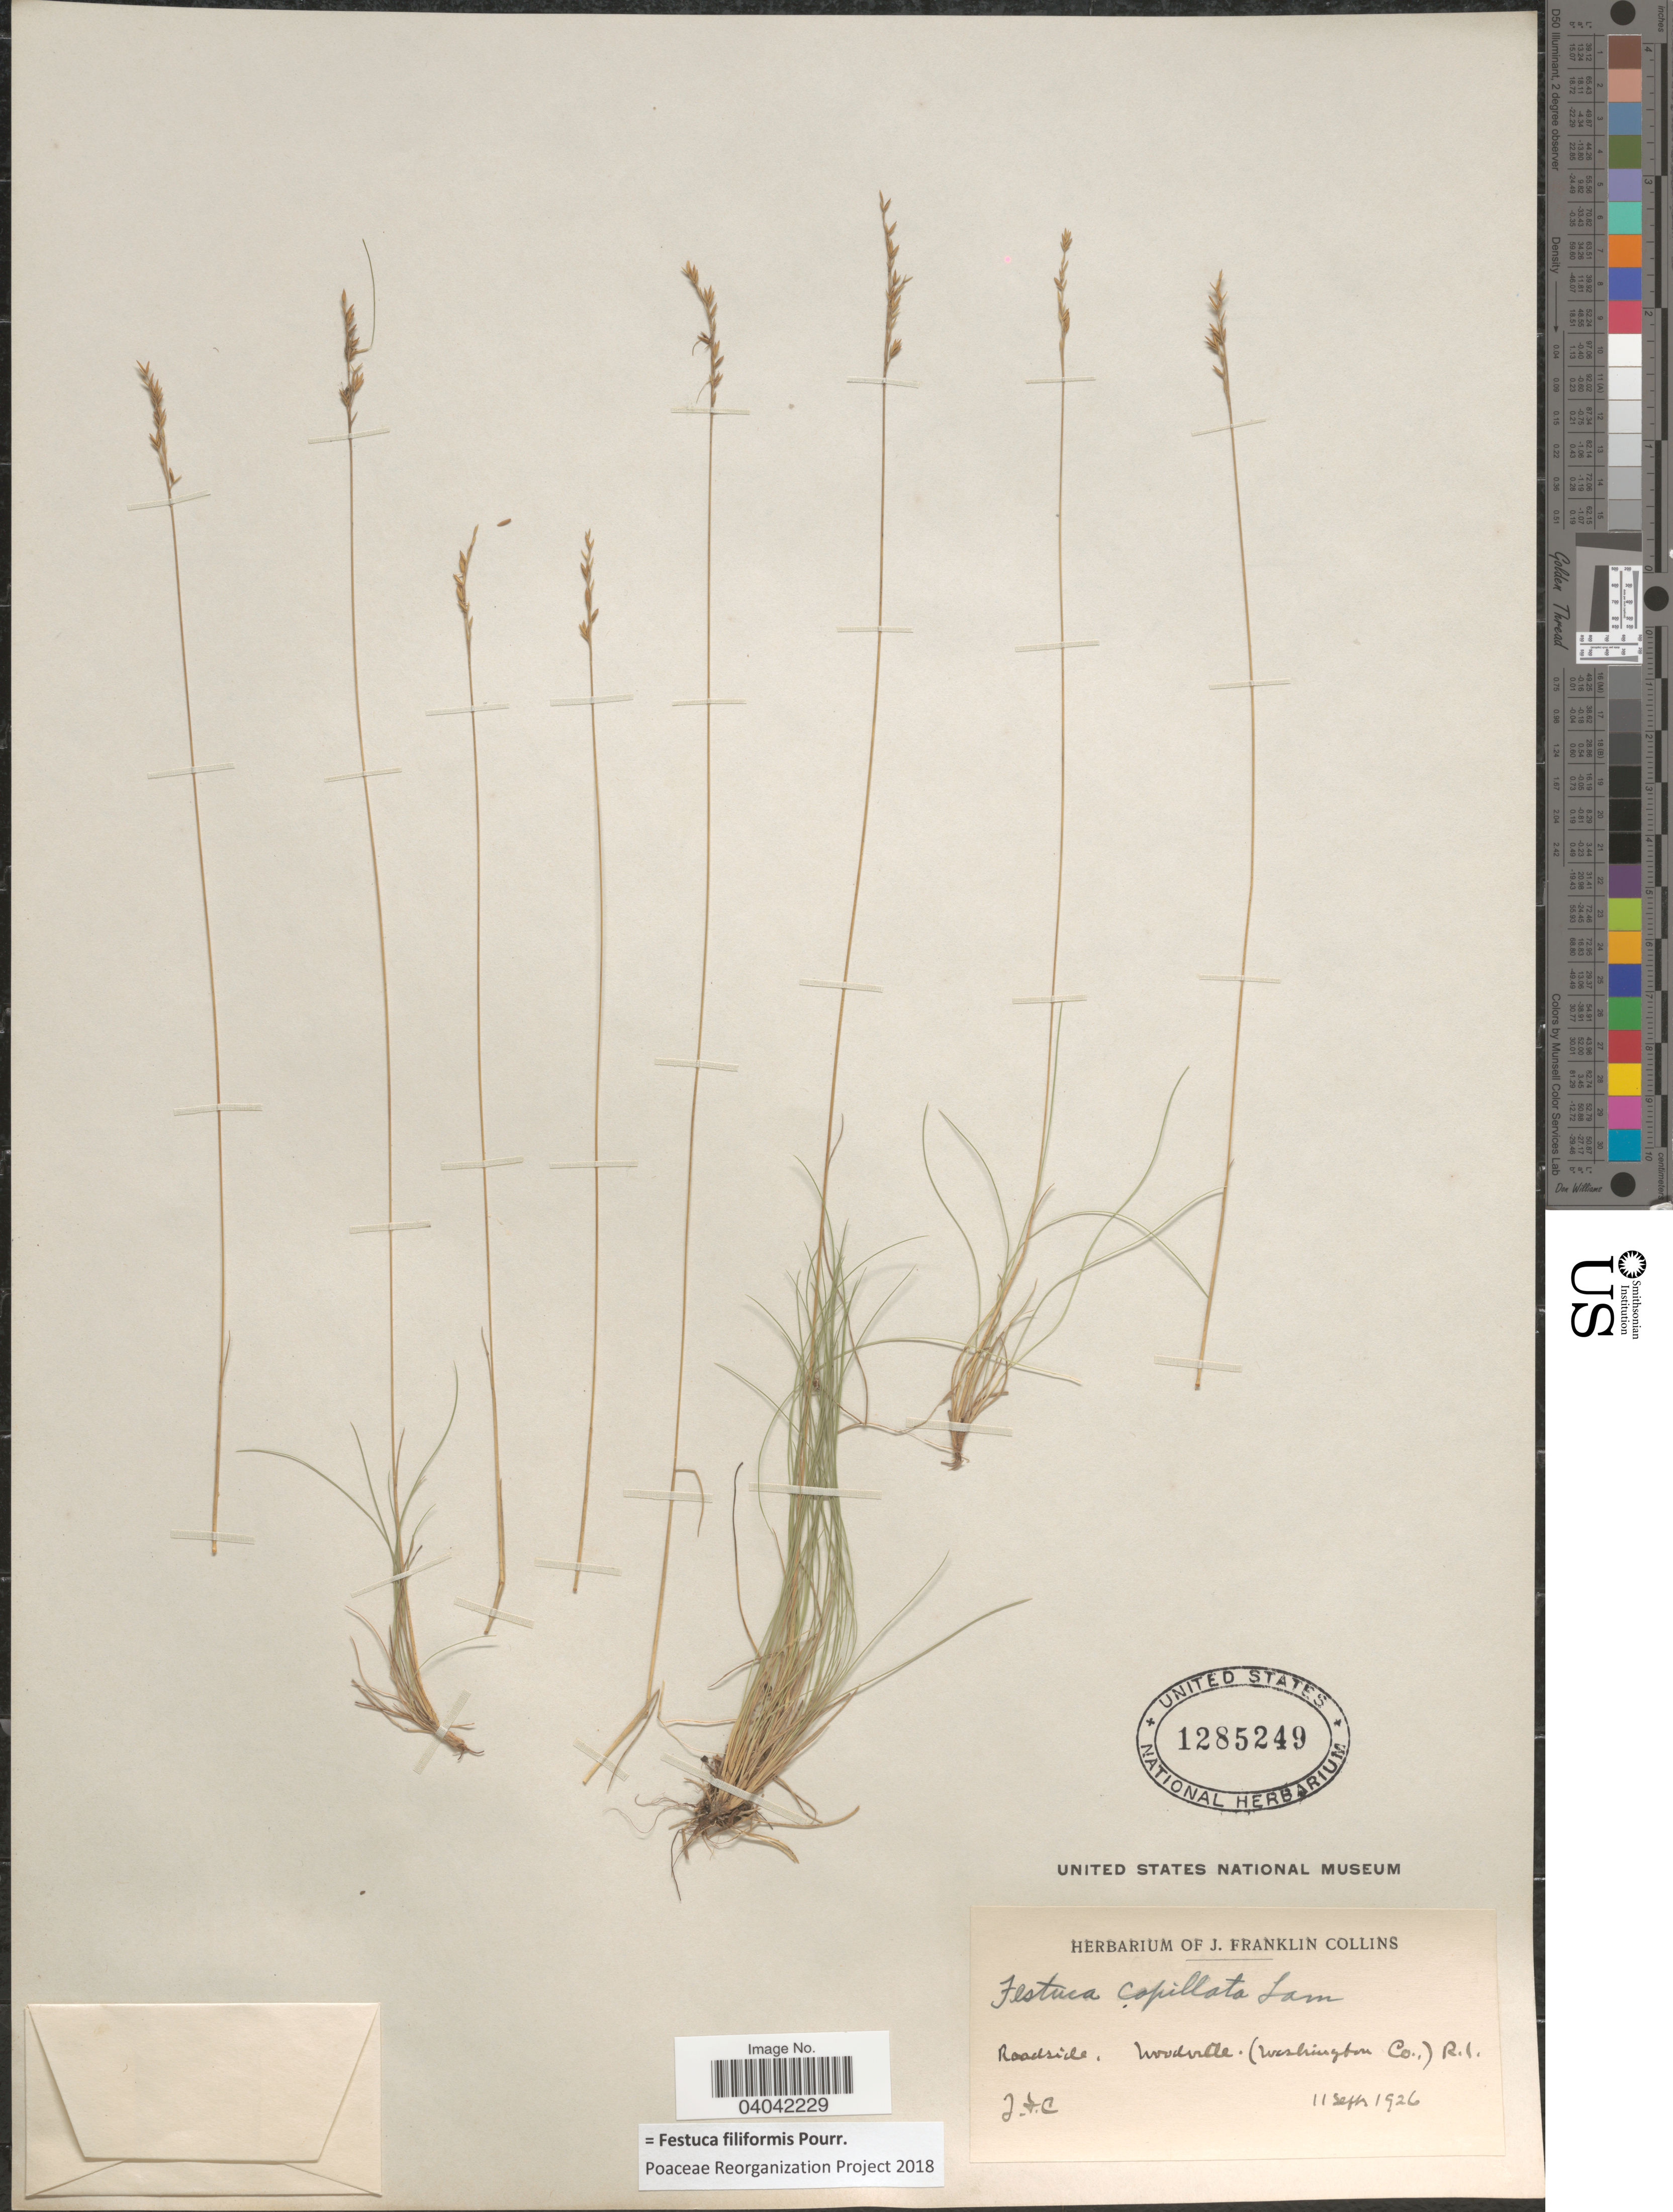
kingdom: Plantae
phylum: Tracheophyta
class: Liliopsida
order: Poales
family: Poaceae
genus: Festuca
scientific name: Festuca filiformis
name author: Pourr.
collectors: J. Collins & C. Collins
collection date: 1926-09-11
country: United States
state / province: Rhode Island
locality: Roadside. Woodville.(Washington Co.).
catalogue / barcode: US 1285249